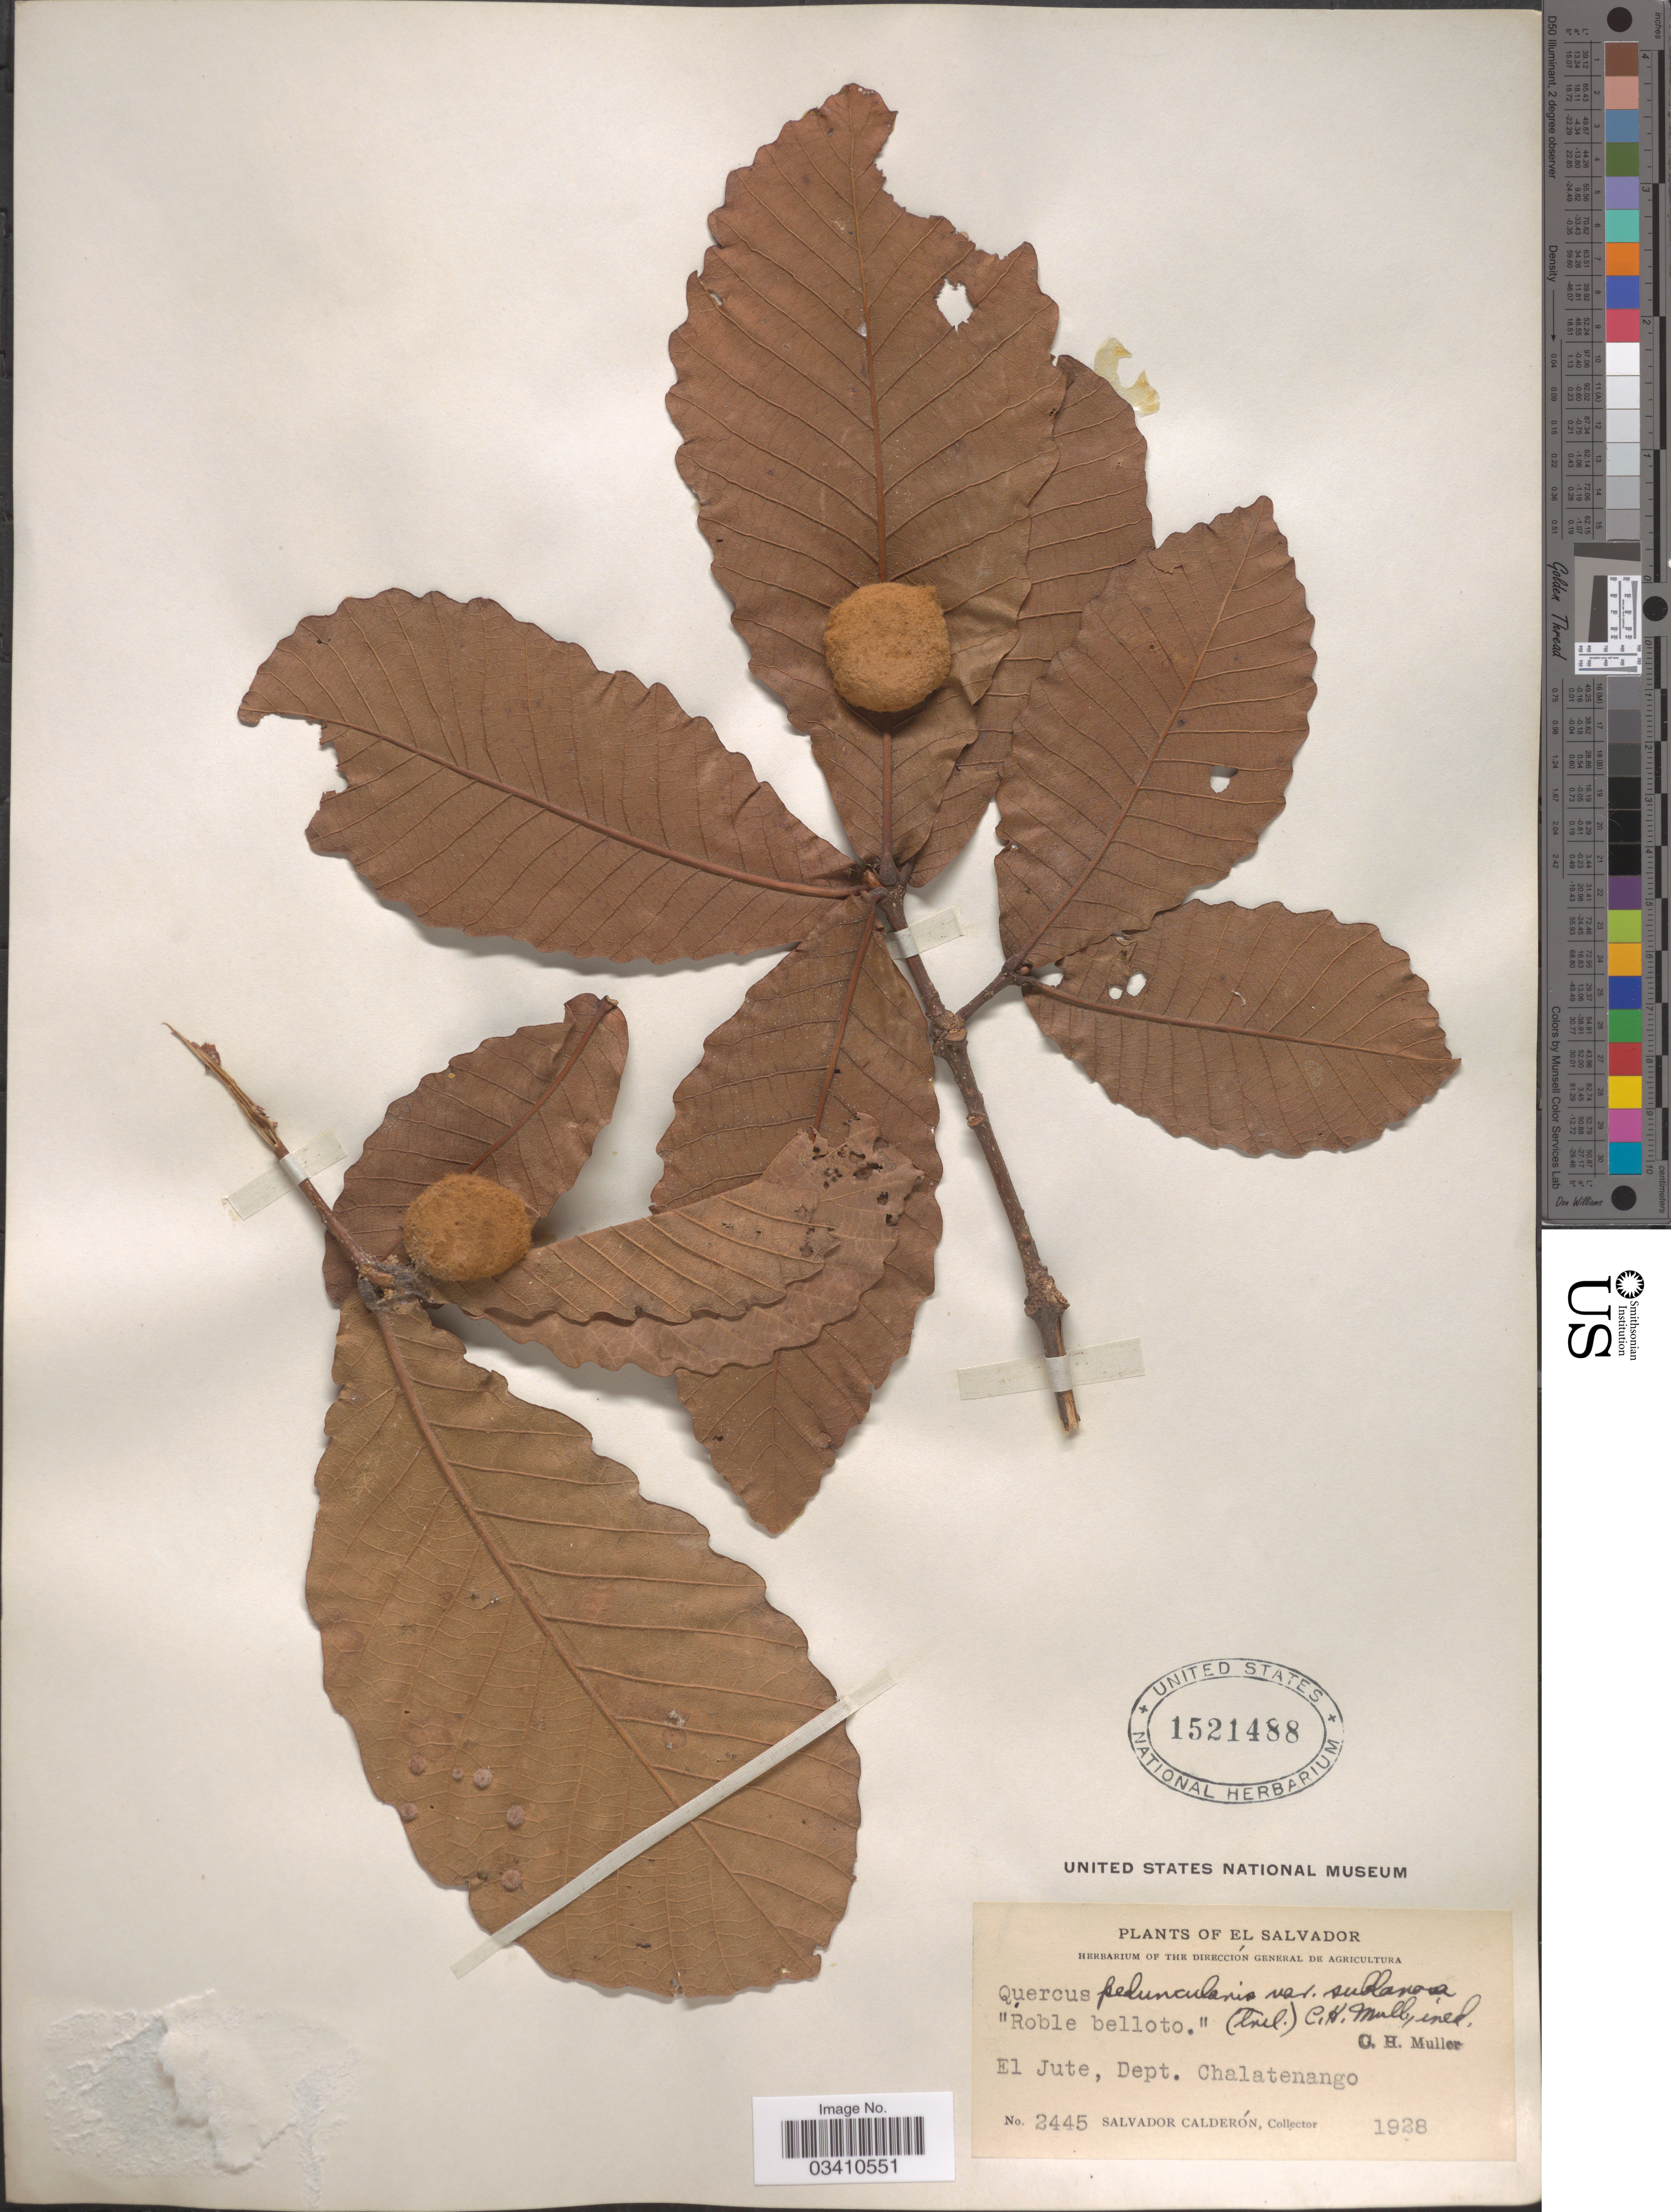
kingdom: Plantae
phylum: Tracheophyta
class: Magnoliopsida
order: Fagales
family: Fagaceae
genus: Quercus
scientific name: Quercus peduncularis var. sublanosa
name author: (Trel.) C.H. Müll.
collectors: S. Calderón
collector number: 2445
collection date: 1928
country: Guatemala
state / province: Chimaltenango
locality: El Jute, Dept. Chalatenango.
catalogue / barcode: US 1521488